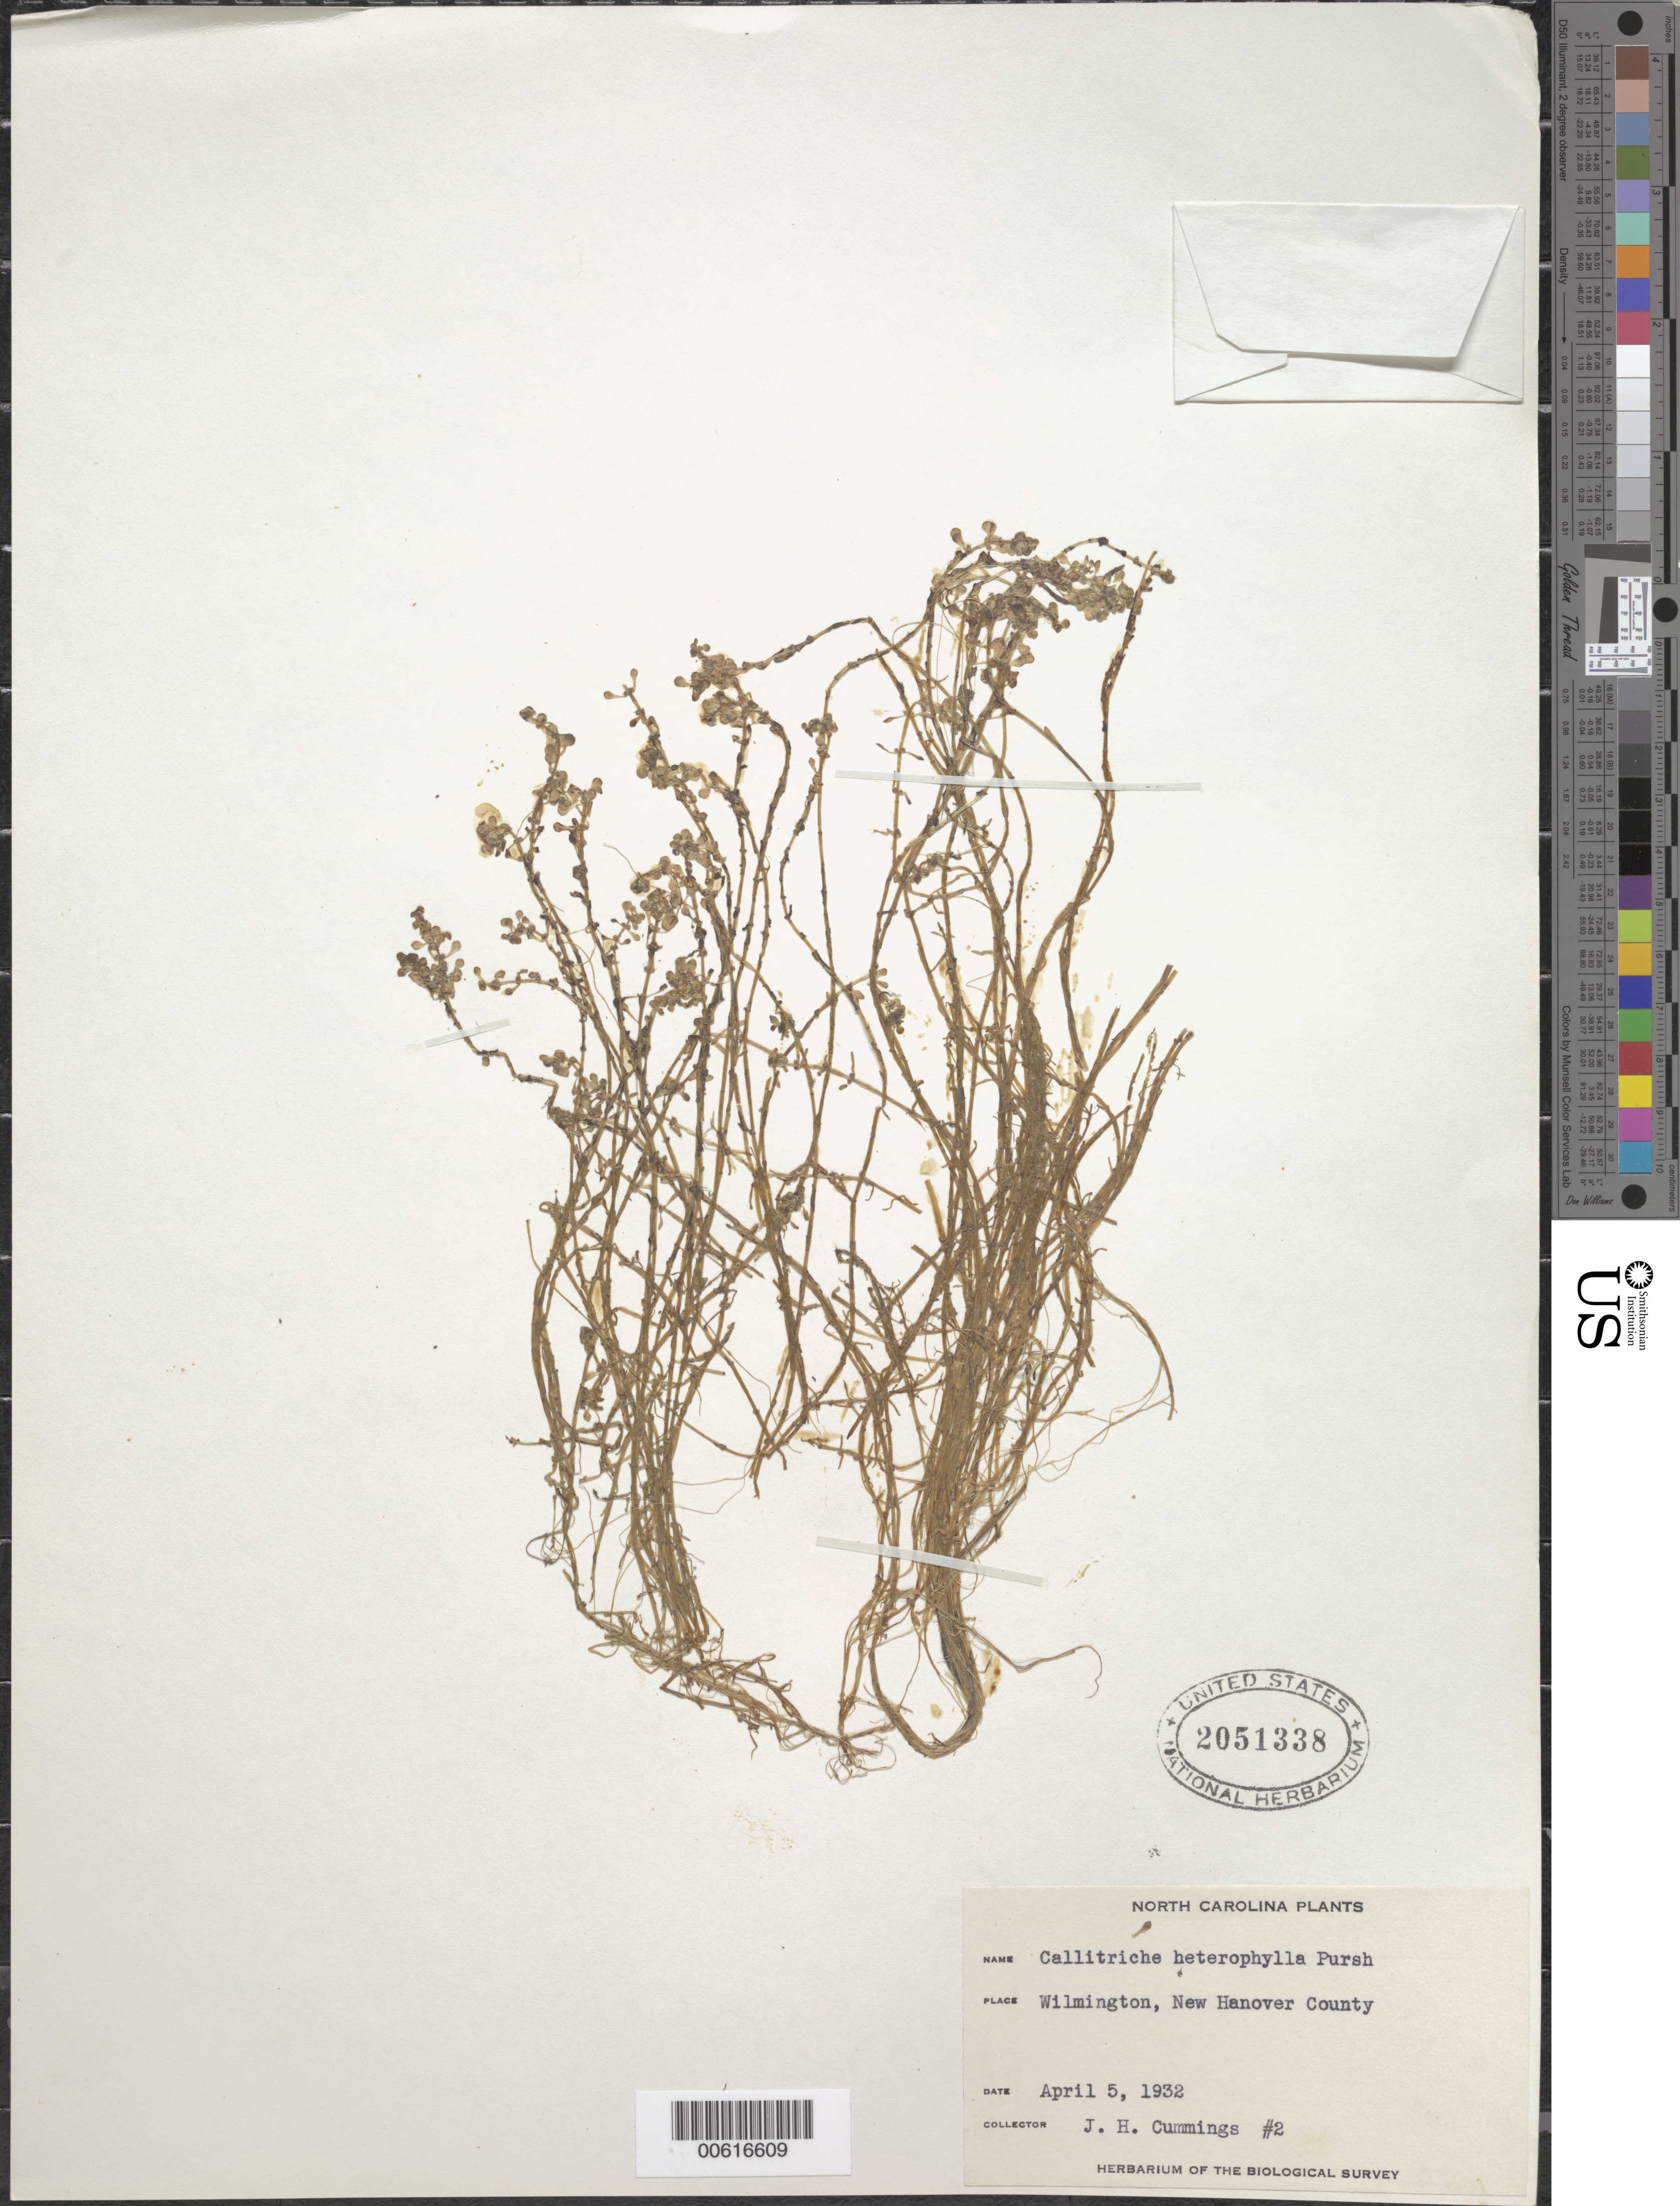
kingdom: Plantae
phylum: Tracheophyta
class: Magnoliopsida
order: Lamiales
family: Plantaginaceae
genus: Callitriche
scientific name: Callitriche heterophylla Pursh emend. Darby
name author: Pursh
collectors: J. Cummings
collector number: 2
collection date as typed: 05 Apr 1932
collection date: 1932-04-05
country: United States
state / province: North Carolina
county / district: New Hanover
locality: Wilmington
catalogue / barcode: US 2051338